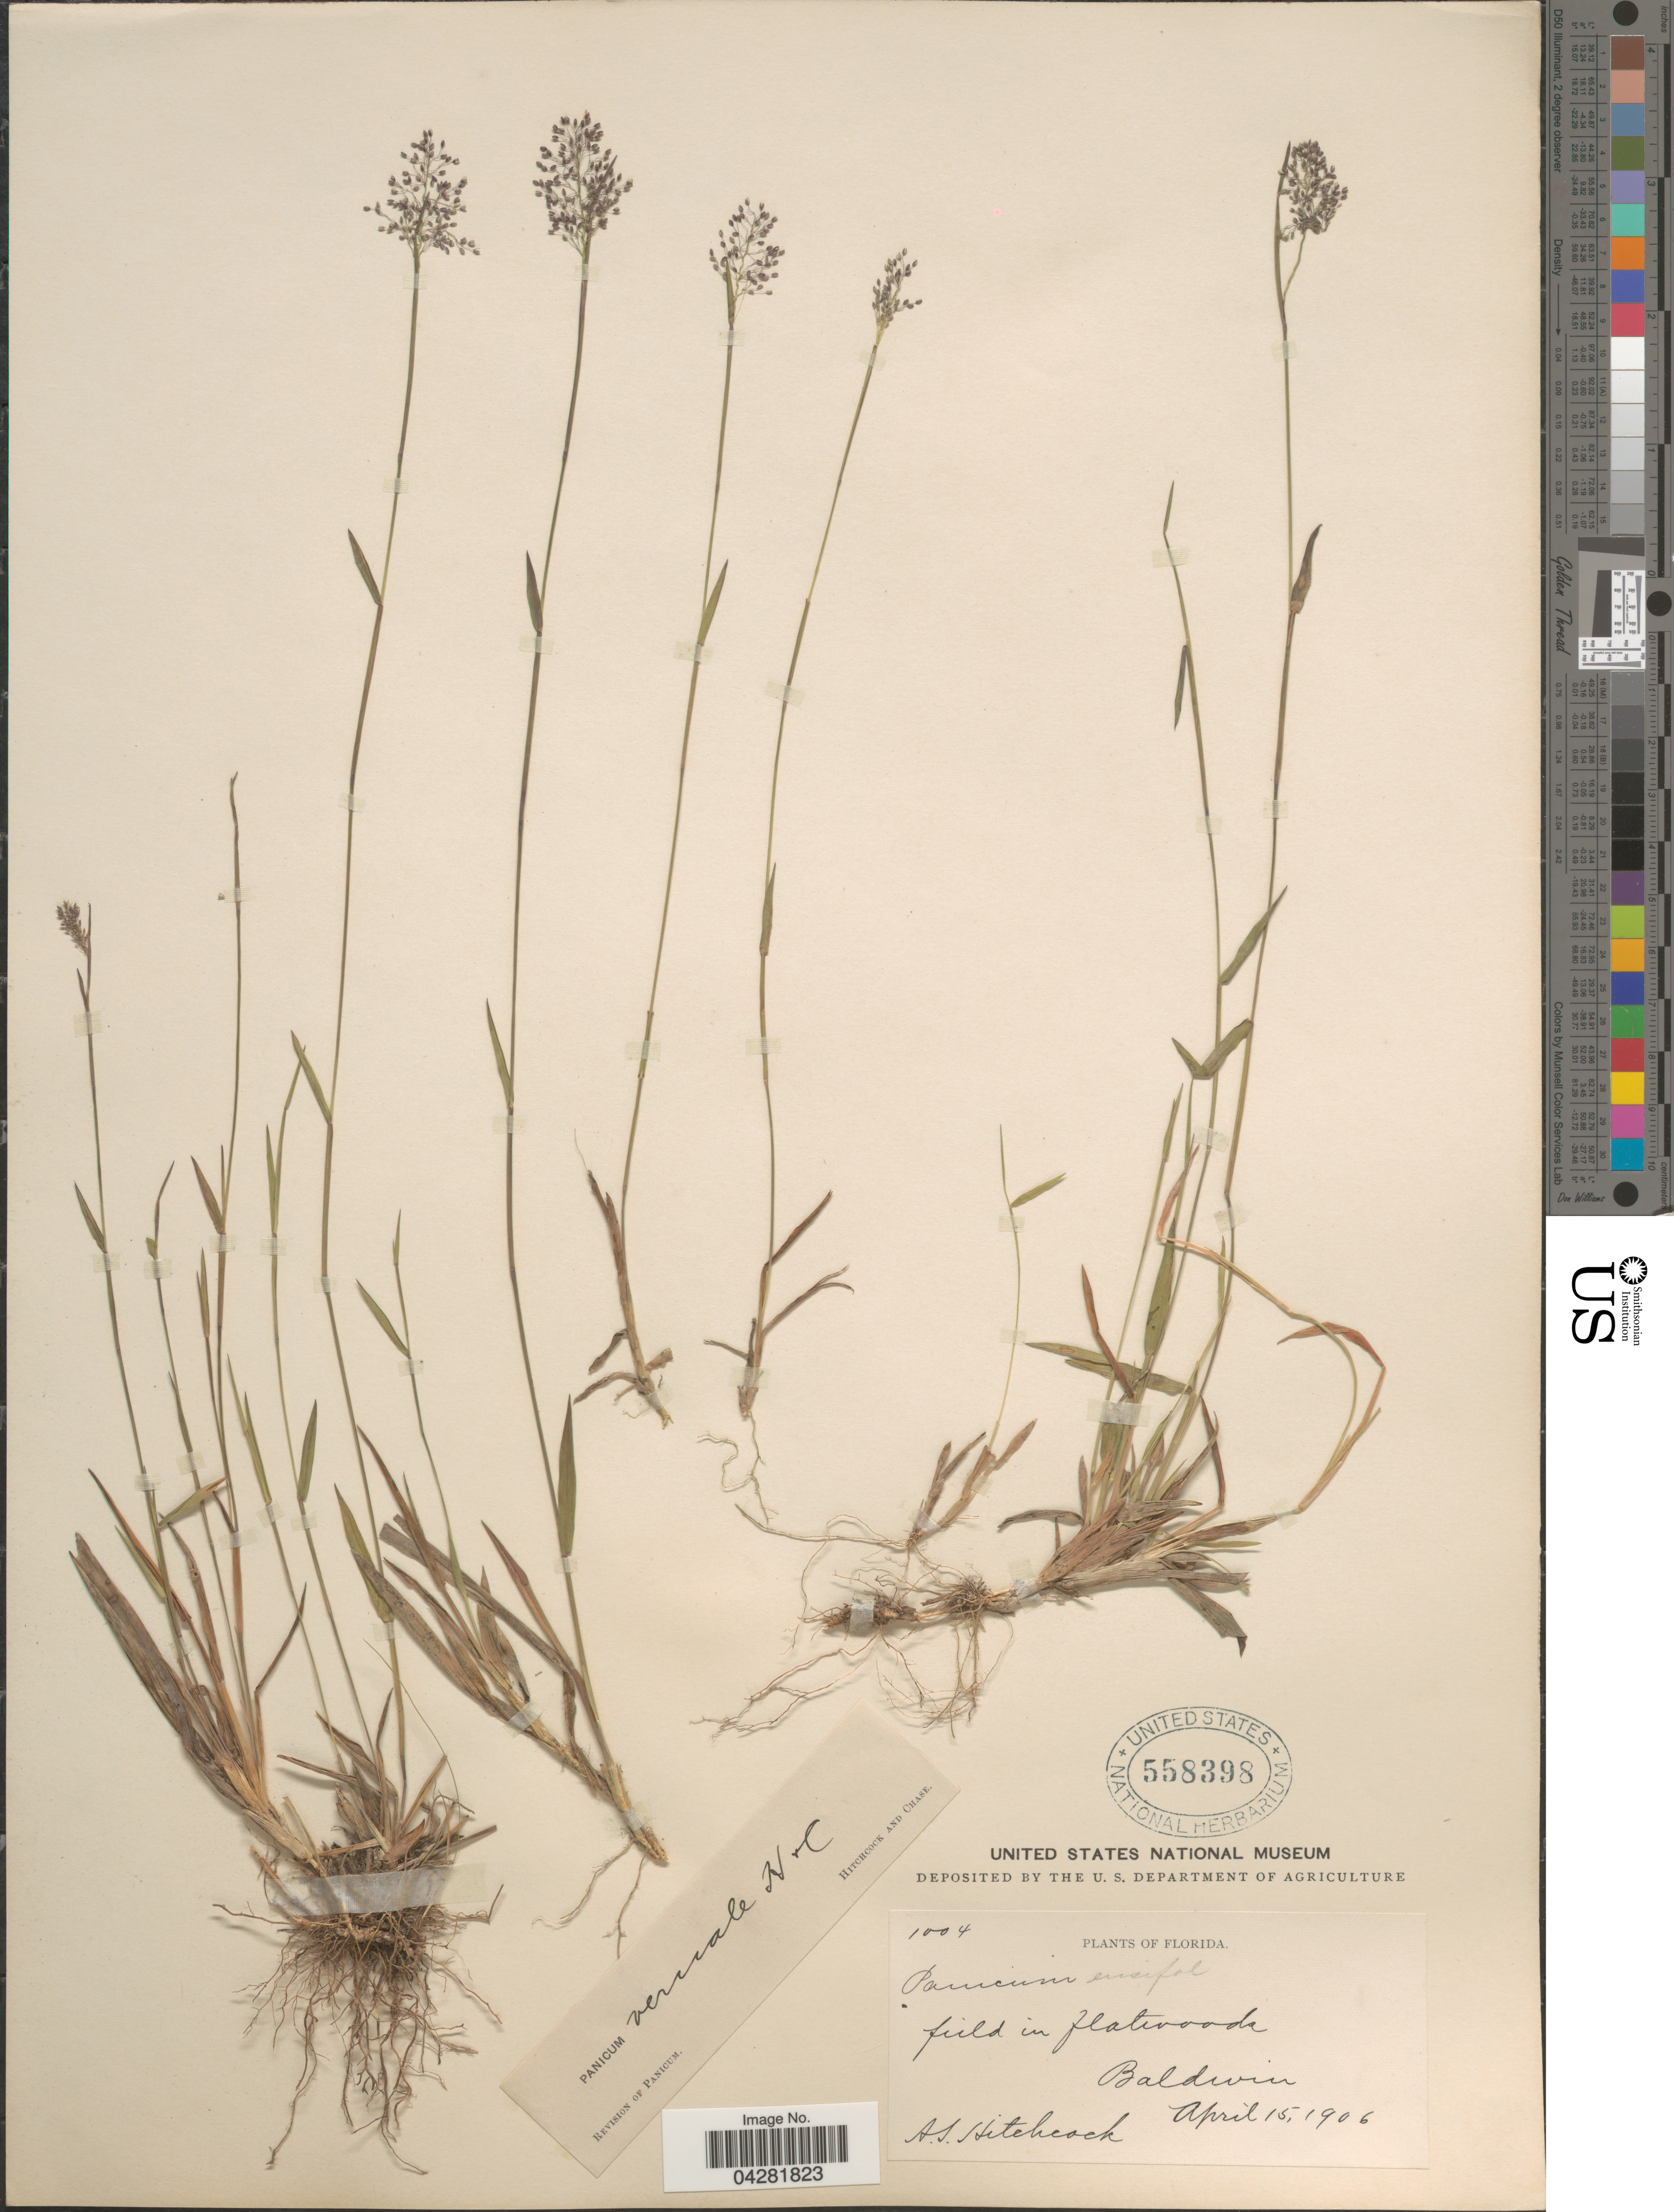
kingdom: Plantae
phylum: Tracheophyta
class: Liliopsida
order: Poales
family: Poaceae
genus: Dichanthelium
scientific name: Dichanthelium ensifolium var. ensifolium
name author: (Baldwin ex Elliot) Gould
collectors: A. S. Hitchcock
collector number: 1004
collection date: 1906-04-15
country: United States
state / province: Florida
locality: Baldwin.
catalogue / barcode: US 558398